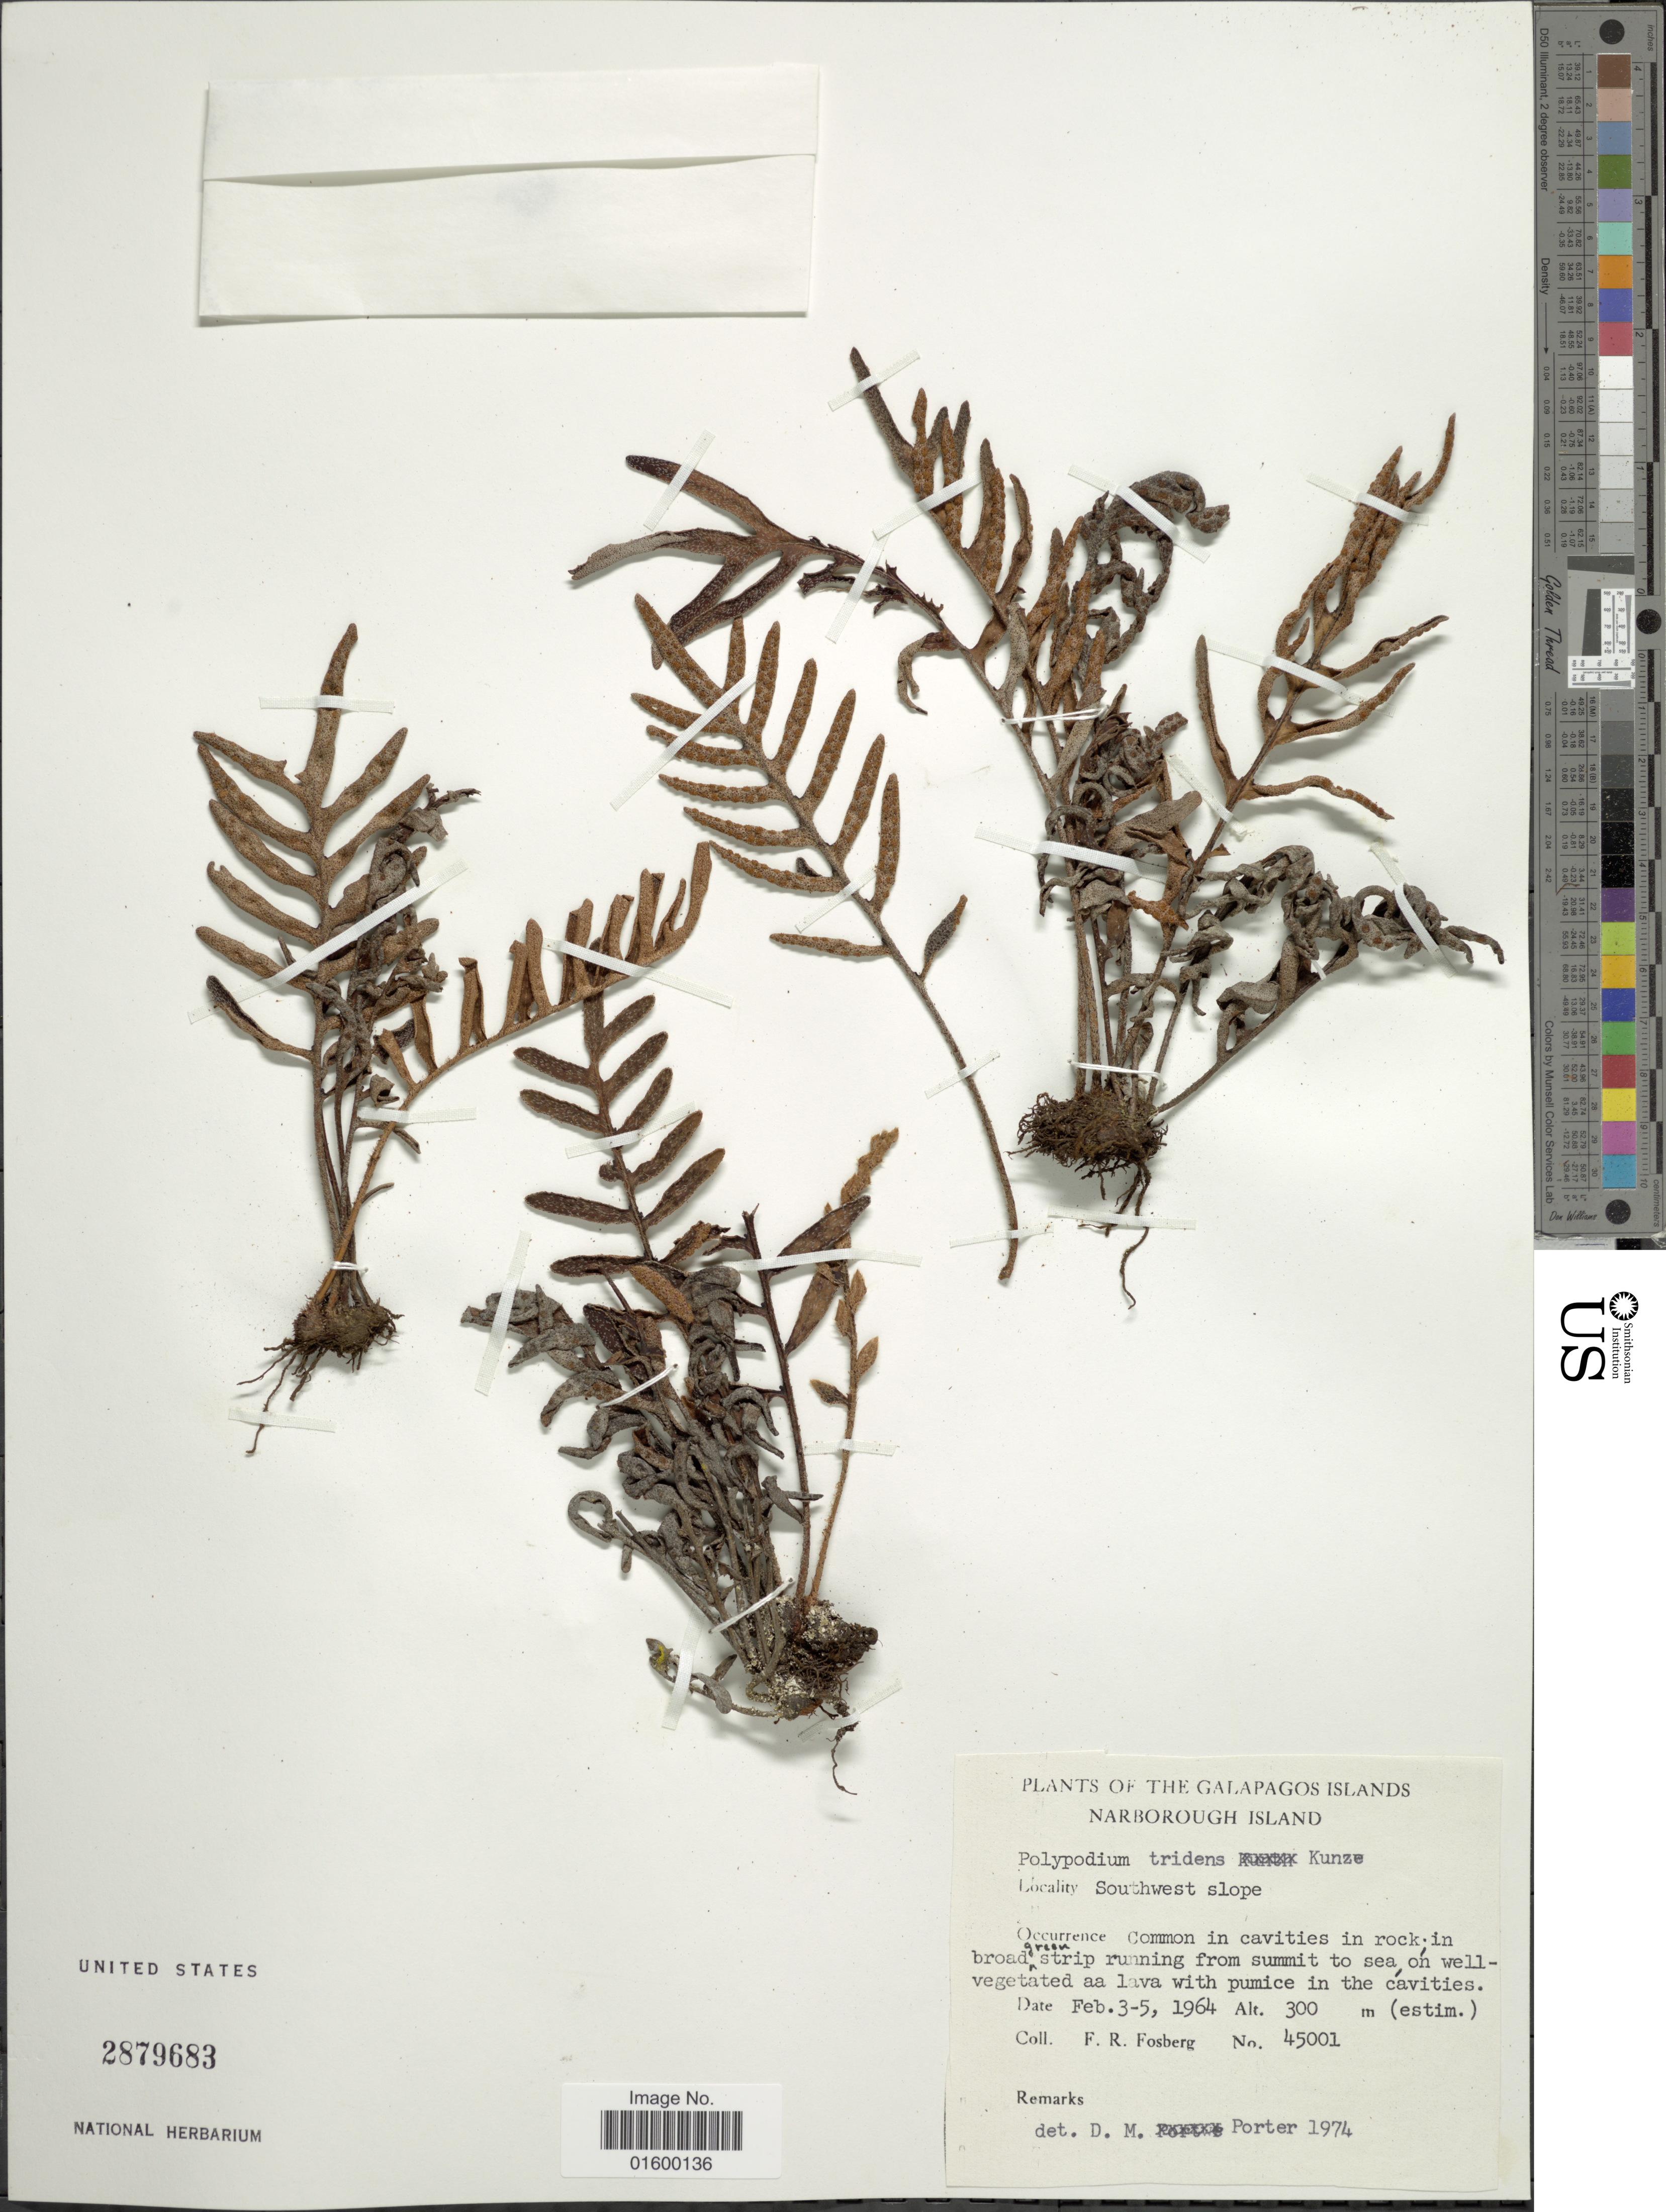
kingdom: Plantae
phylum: Tracheophyta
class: Polypodiopsida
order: Polypodiales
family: Polypodiaceae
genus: Pleopeltis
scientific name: Pleopeltis tridens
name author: J. Sm.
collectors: F. R. Fosberg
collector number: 45001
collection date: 1964-02-03/1964-02-05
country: Ecuador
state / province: Colón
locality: Galapagos Islands, Narborough Island, southwest slope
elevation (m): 300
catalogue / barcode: US 287983